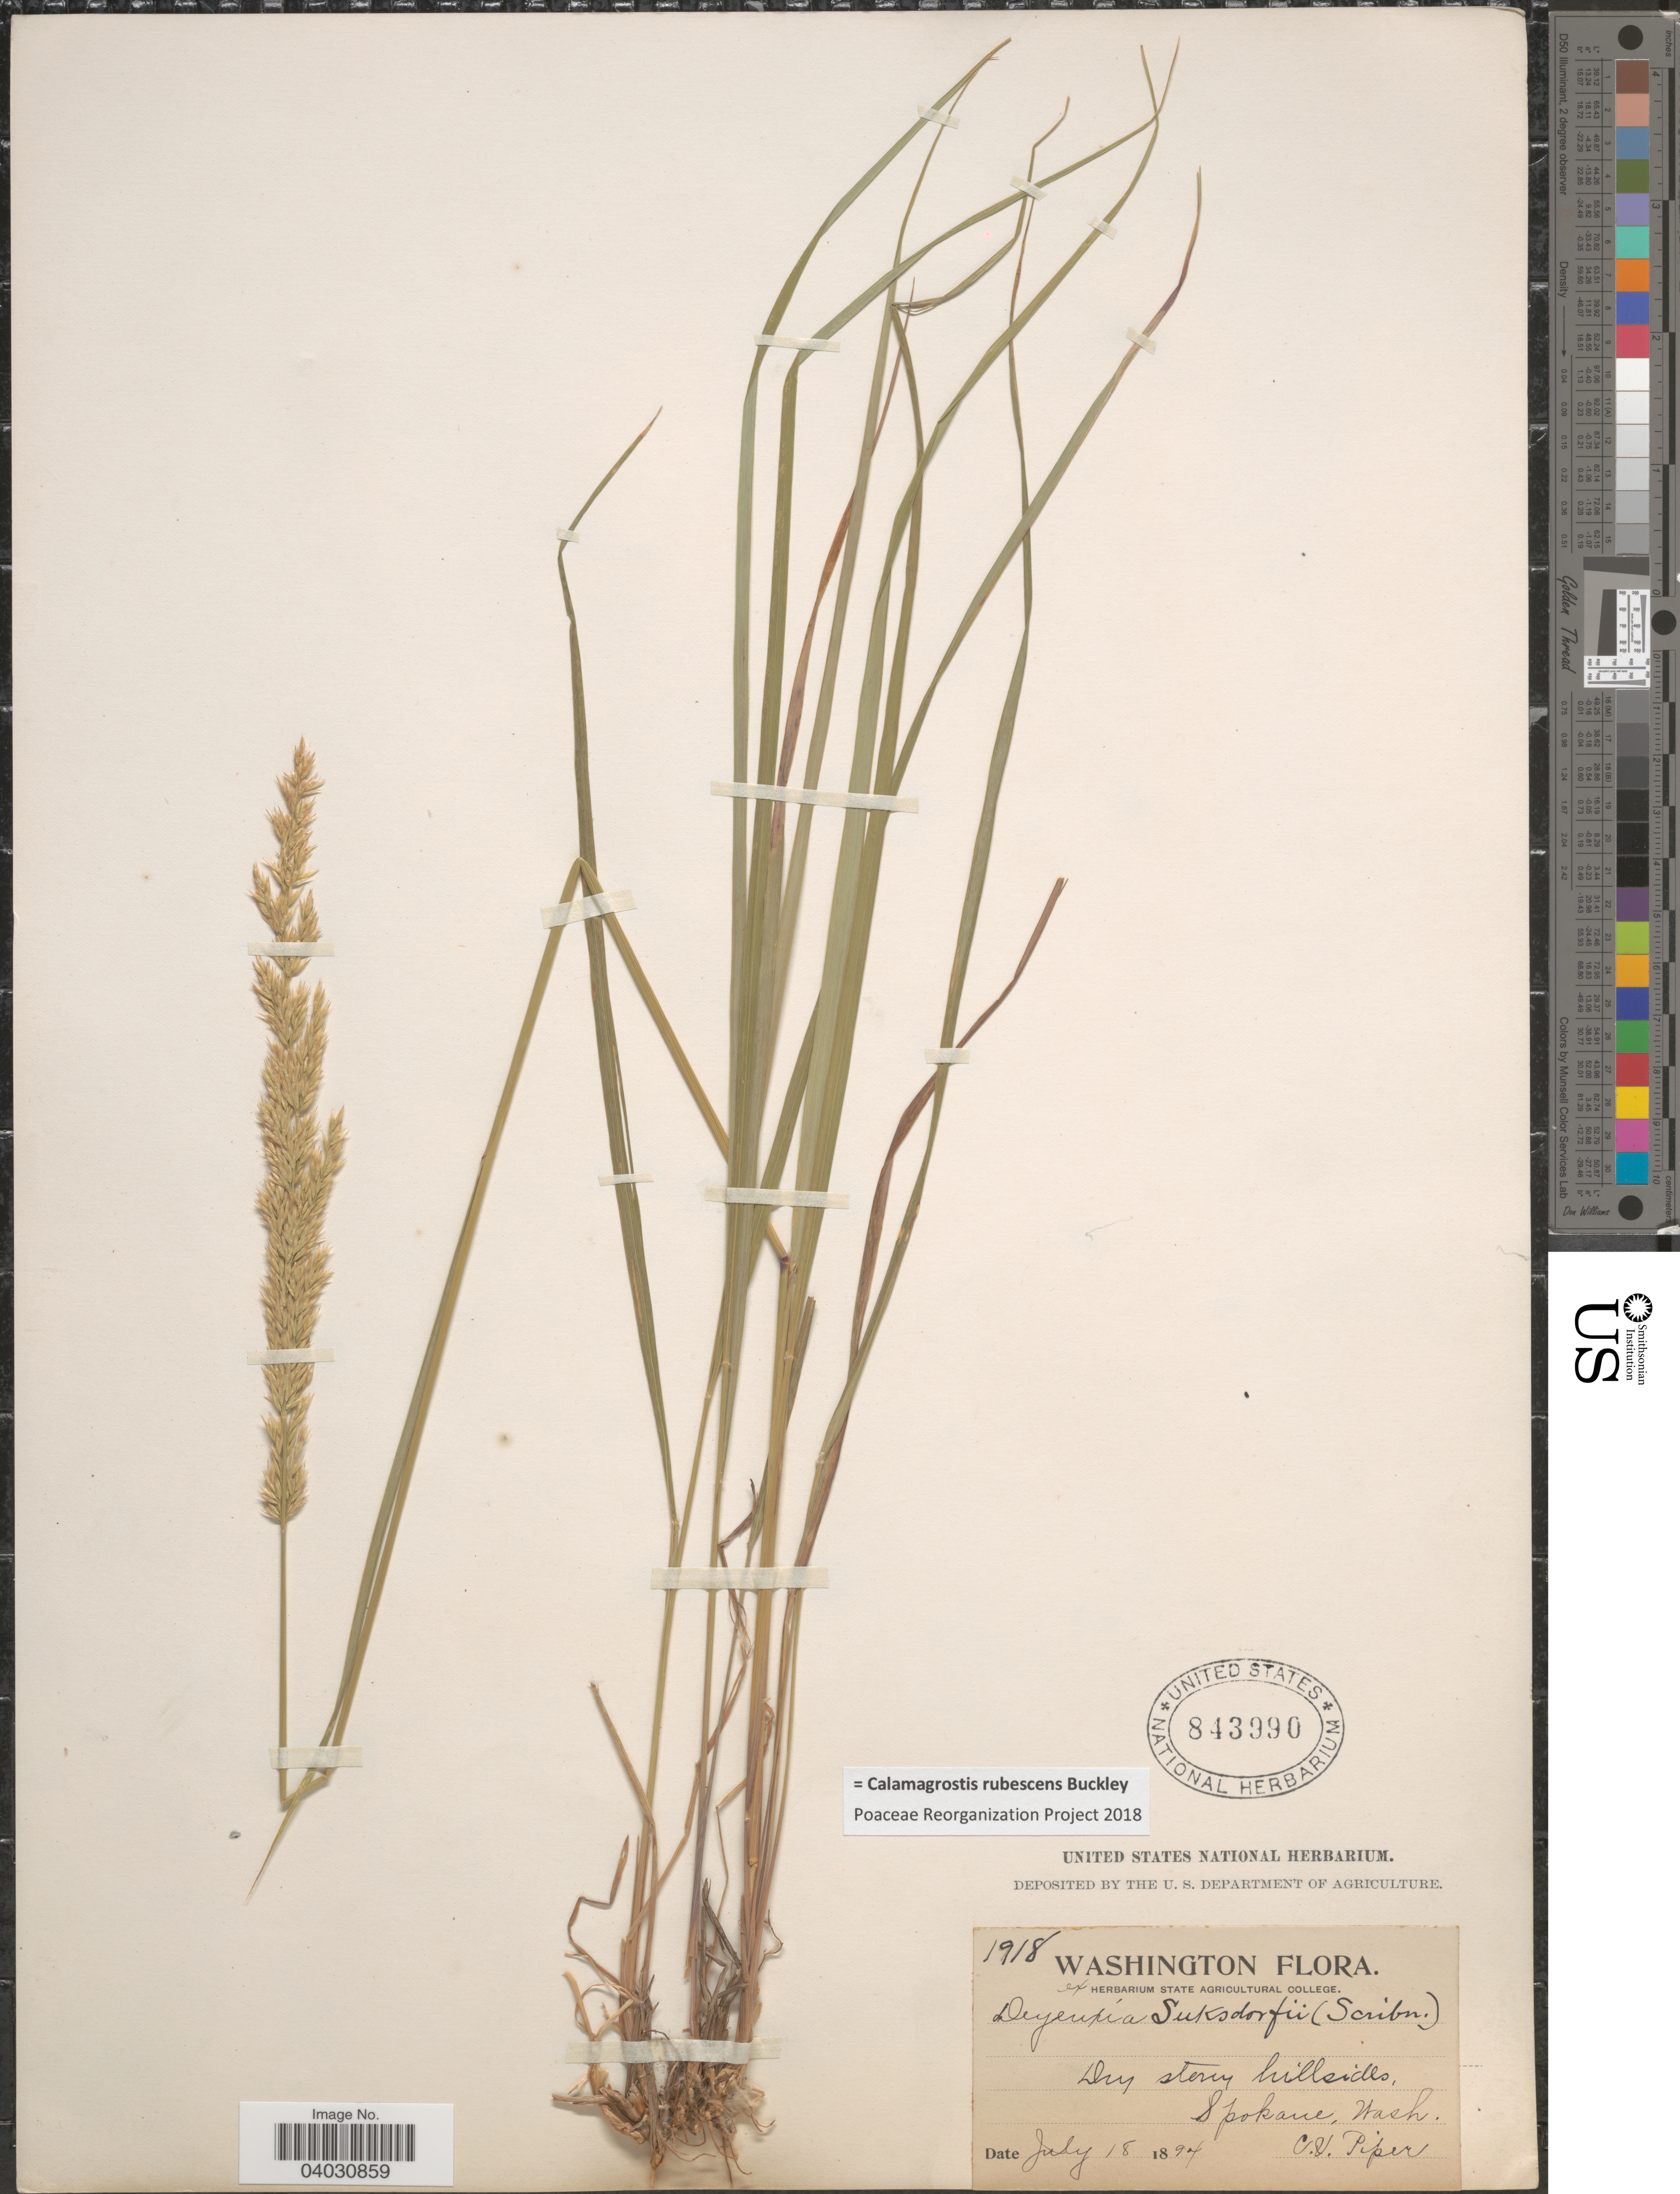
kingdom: Plantae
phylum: Tracheophyta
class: Liliopsida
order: Poales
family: Poaceae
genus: Calamagrostis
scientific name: Calamagrostis rubescens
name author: Buckley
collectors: C. V. Piper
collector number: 1918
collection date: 1894-07-18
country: United States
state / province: Washington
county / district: Spokane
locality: Spokane.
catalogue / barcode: US 843990